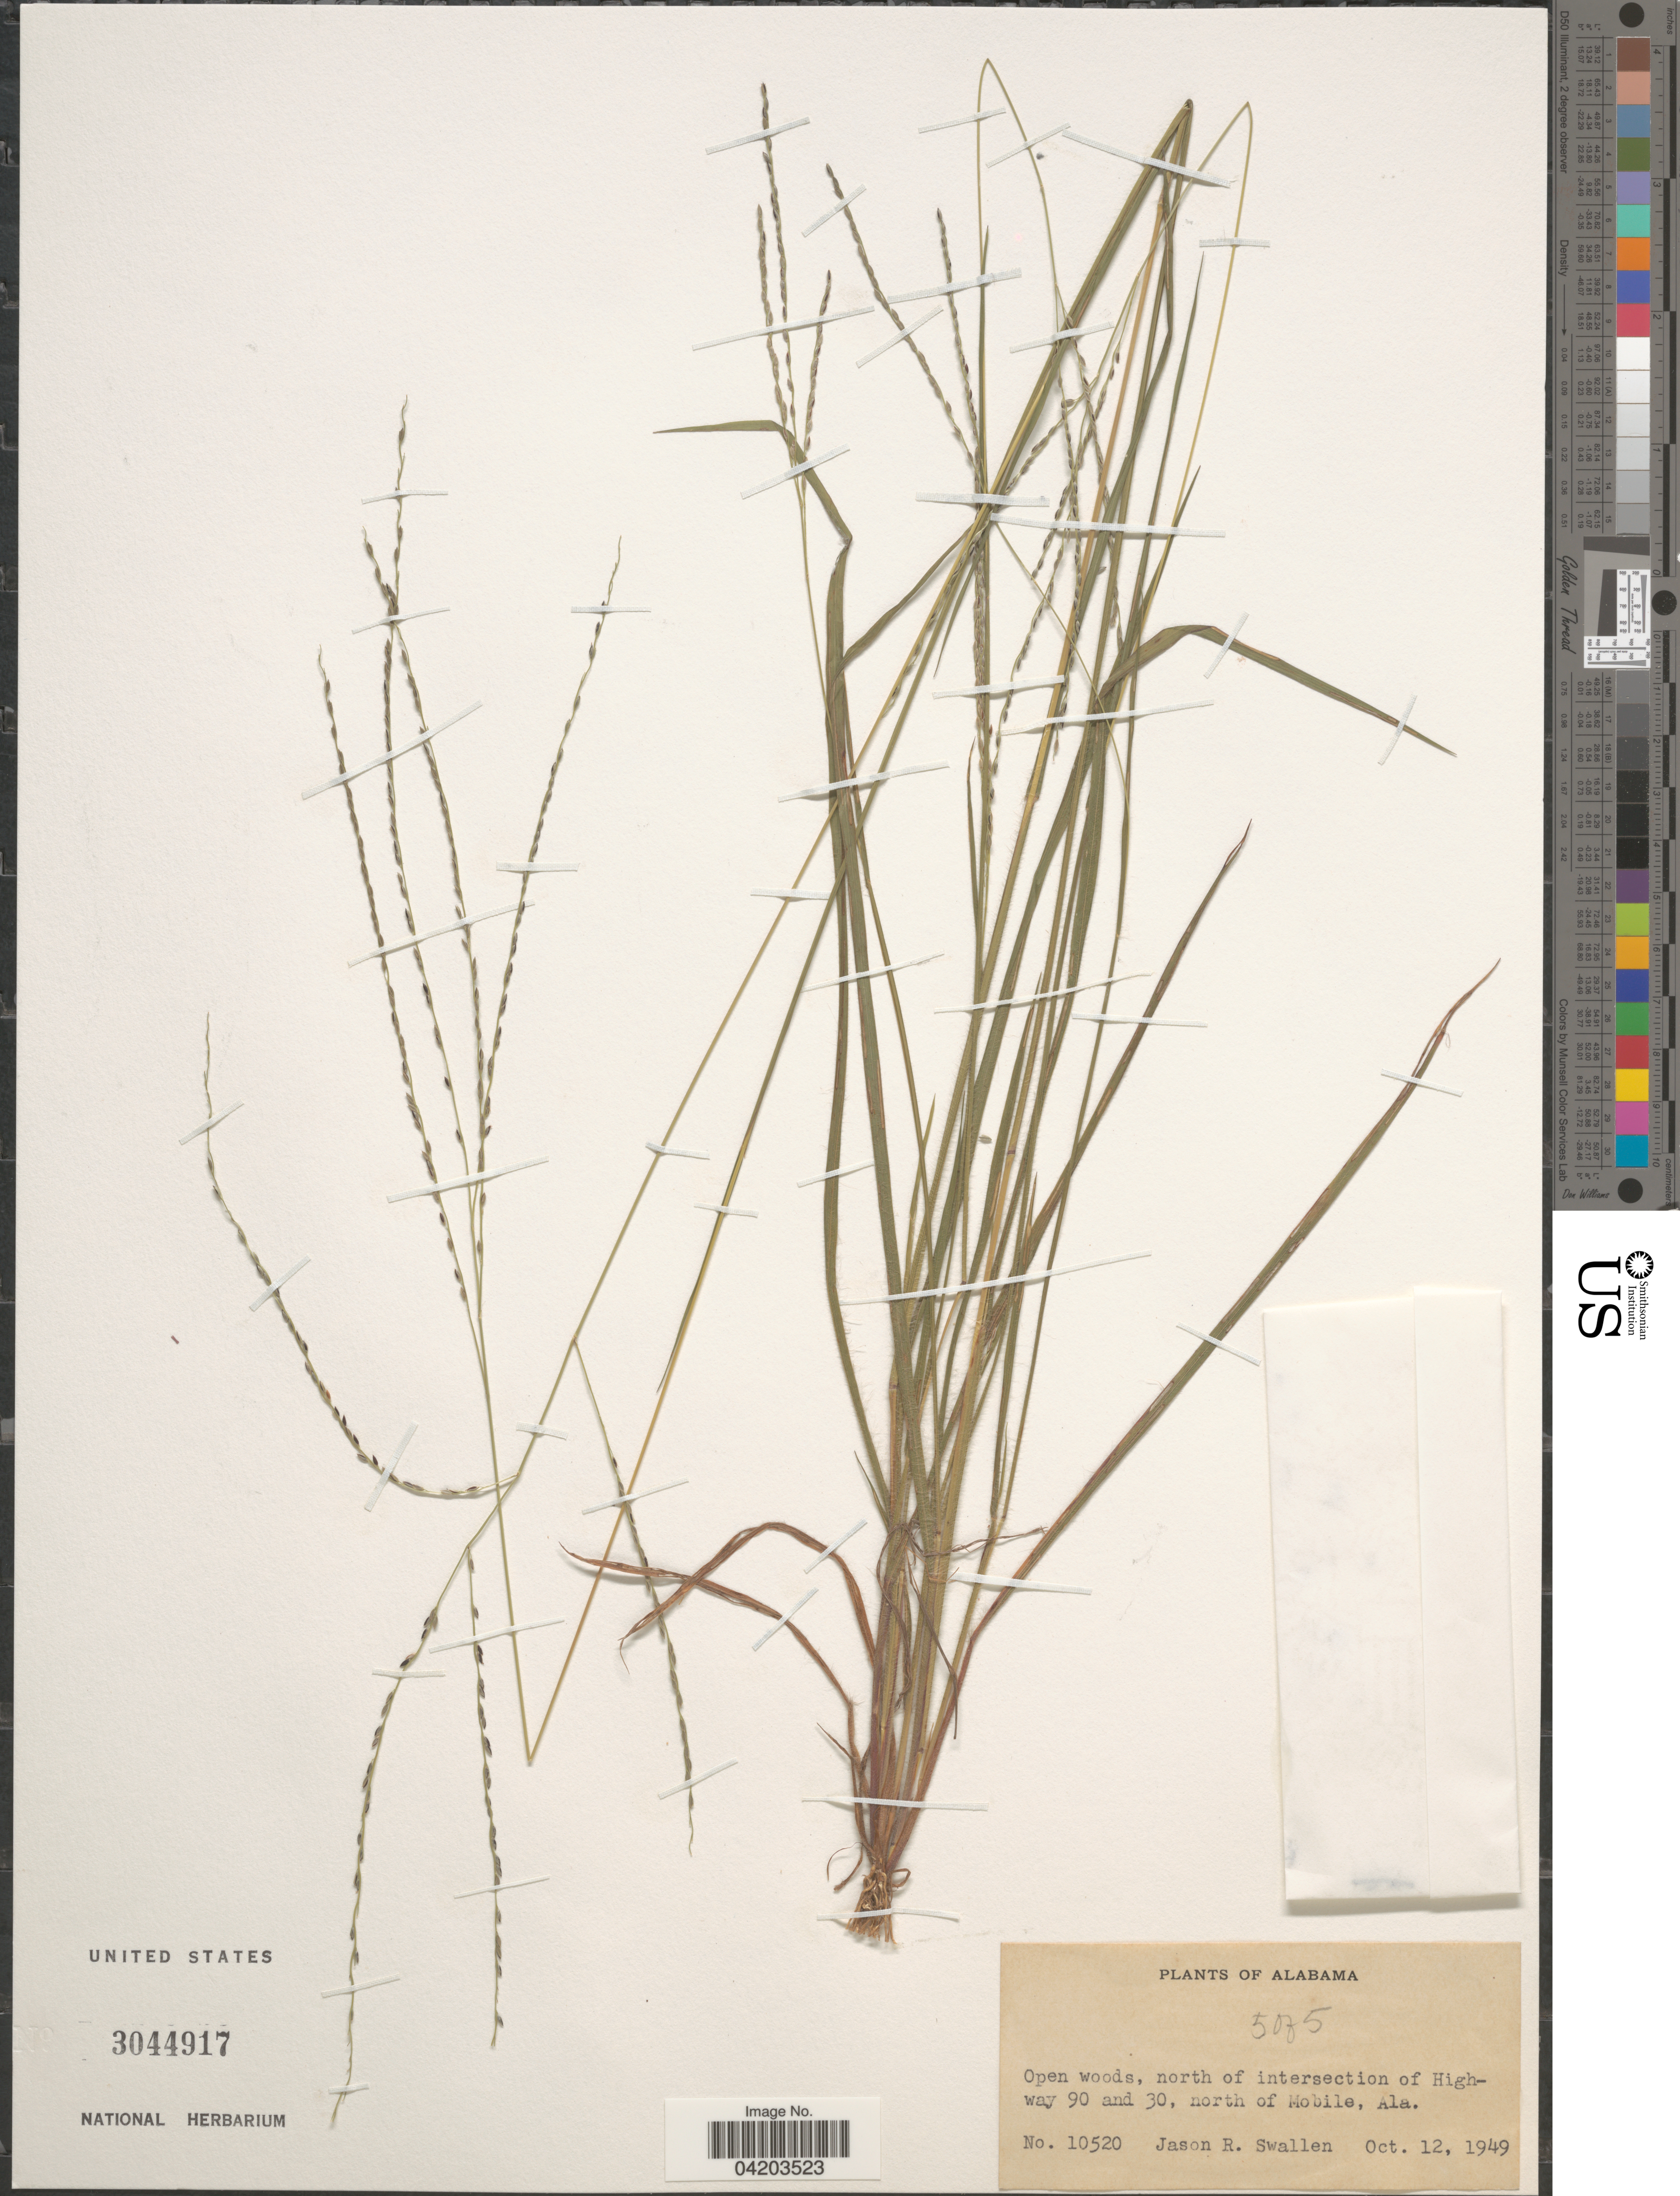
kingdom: Plantae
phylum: Tracheophyta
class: Liliopsida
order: Poales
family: Poaceae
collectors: J. R. Swallen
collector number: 10520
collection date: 1949-10-12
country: United States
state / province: Alabama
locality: North of intersection of Highway 90 and 30, north of Mobile.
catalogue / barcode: US 3044917